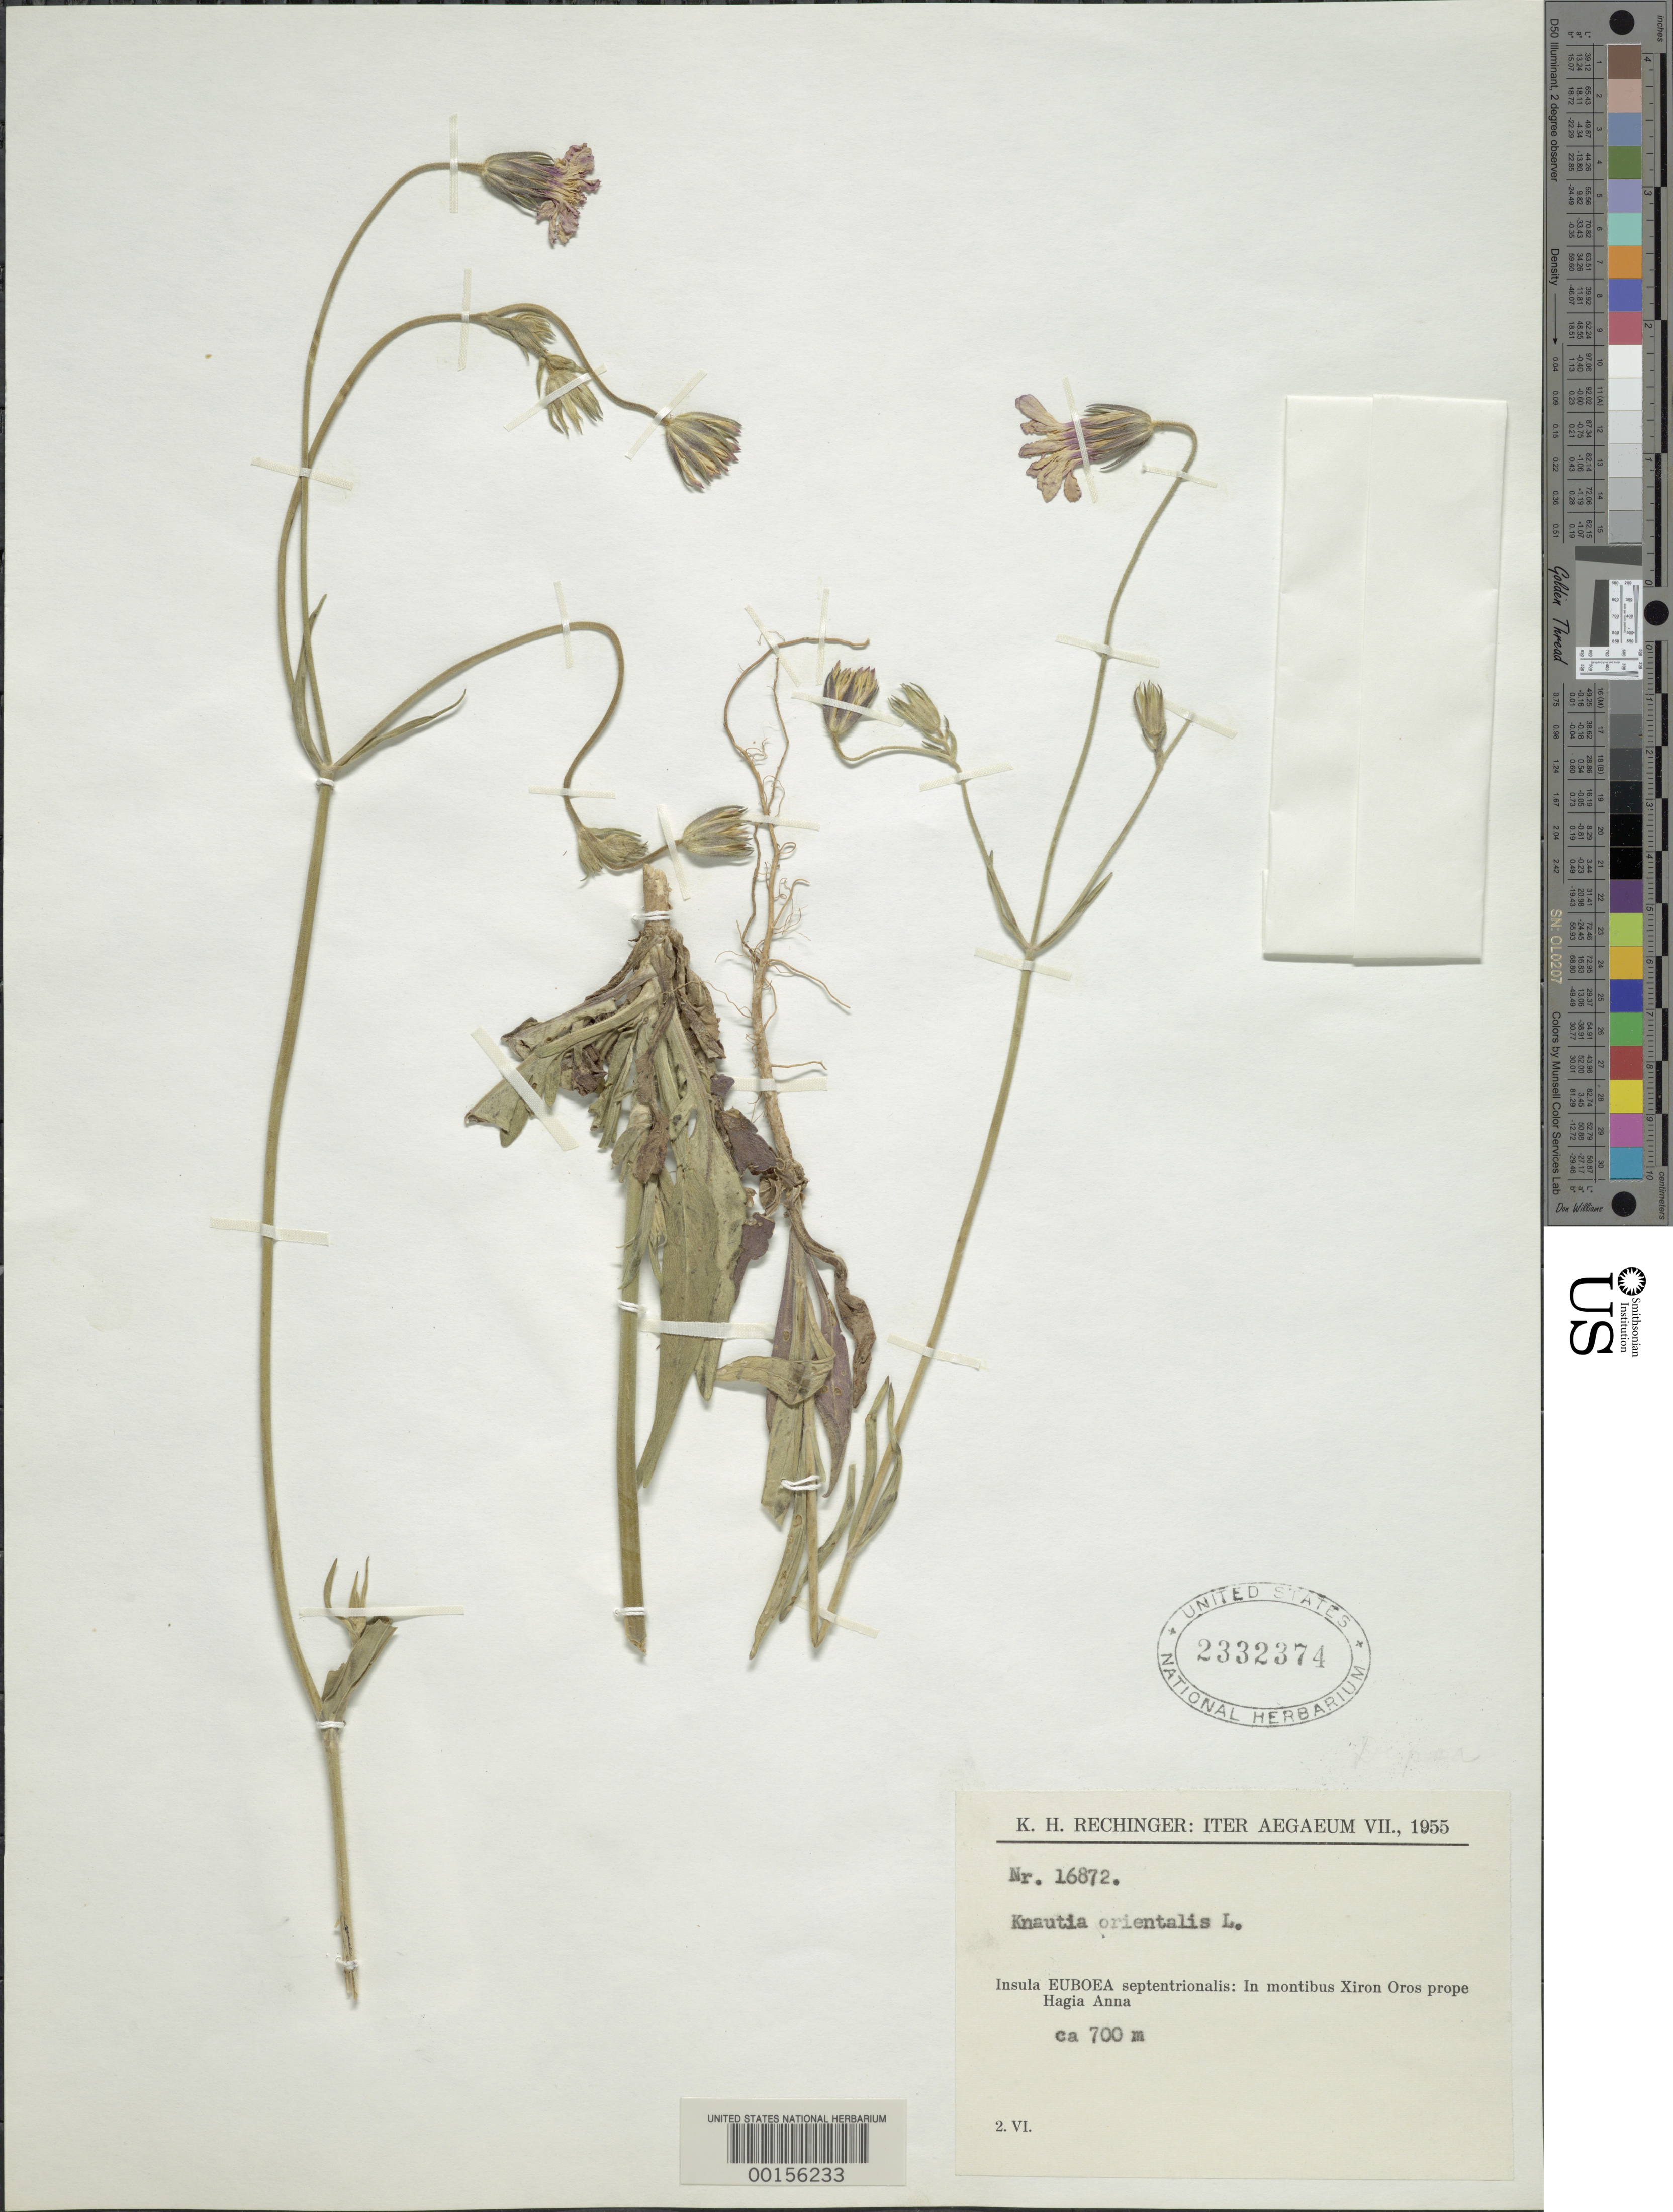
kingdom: Plantae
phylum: Tracheophyta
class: Magnoliopsida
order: Dipsacales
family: Caprifoliaceae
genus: Knautia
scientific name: Knautia orientalis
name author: L.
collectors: K. H. Rechinger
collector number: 16872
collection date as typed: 02 Jun 1955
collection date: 1955-06-02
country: Greece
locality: Euboea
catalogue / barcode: US 2332374